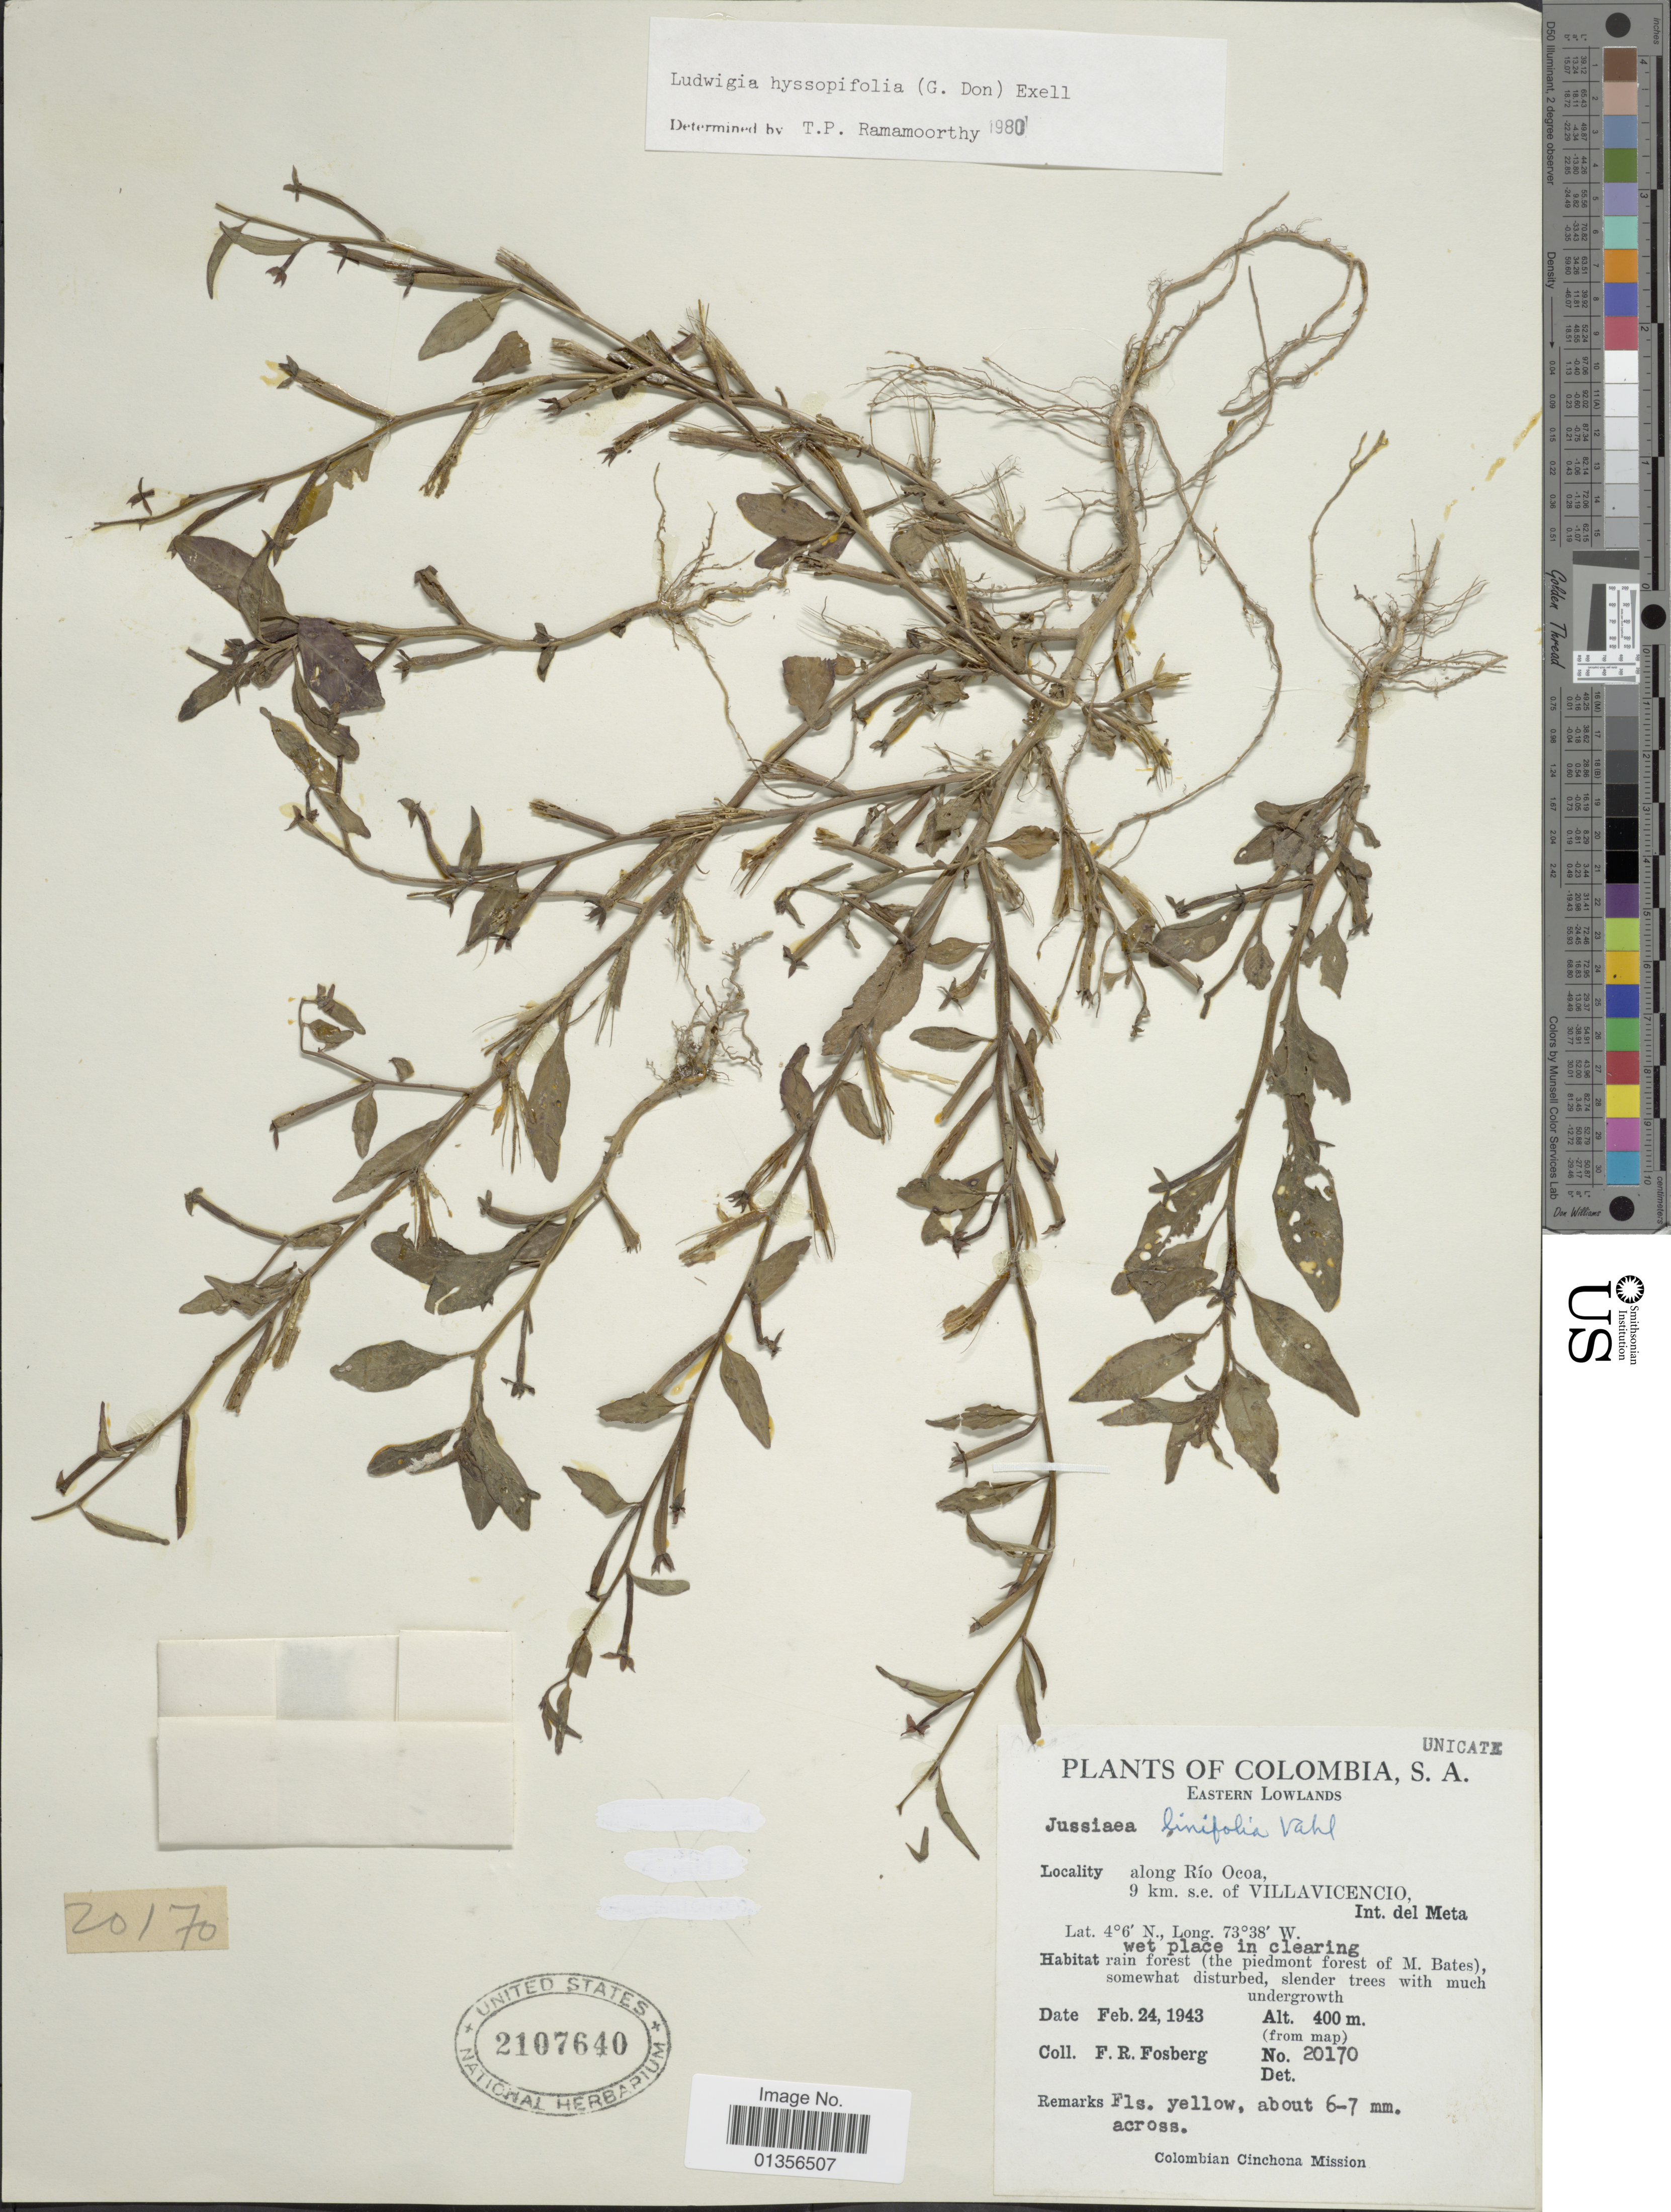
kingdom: Plantae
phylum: Tracheophyta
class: Magnoliopsida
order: Myrtales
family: Onagraceae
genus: Ludwigia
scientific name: Ludwigia hyssopifolia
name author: (G. Don) Exell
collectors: F. R. Fosberg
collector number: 20170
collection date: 1943-02-24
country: Colombia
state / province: Meta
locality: Eastern Lowlands, along Río Ocoa, 9 km s.e. of Villavicencio, Int. del Meta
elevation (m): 400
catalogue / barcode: US 2107640